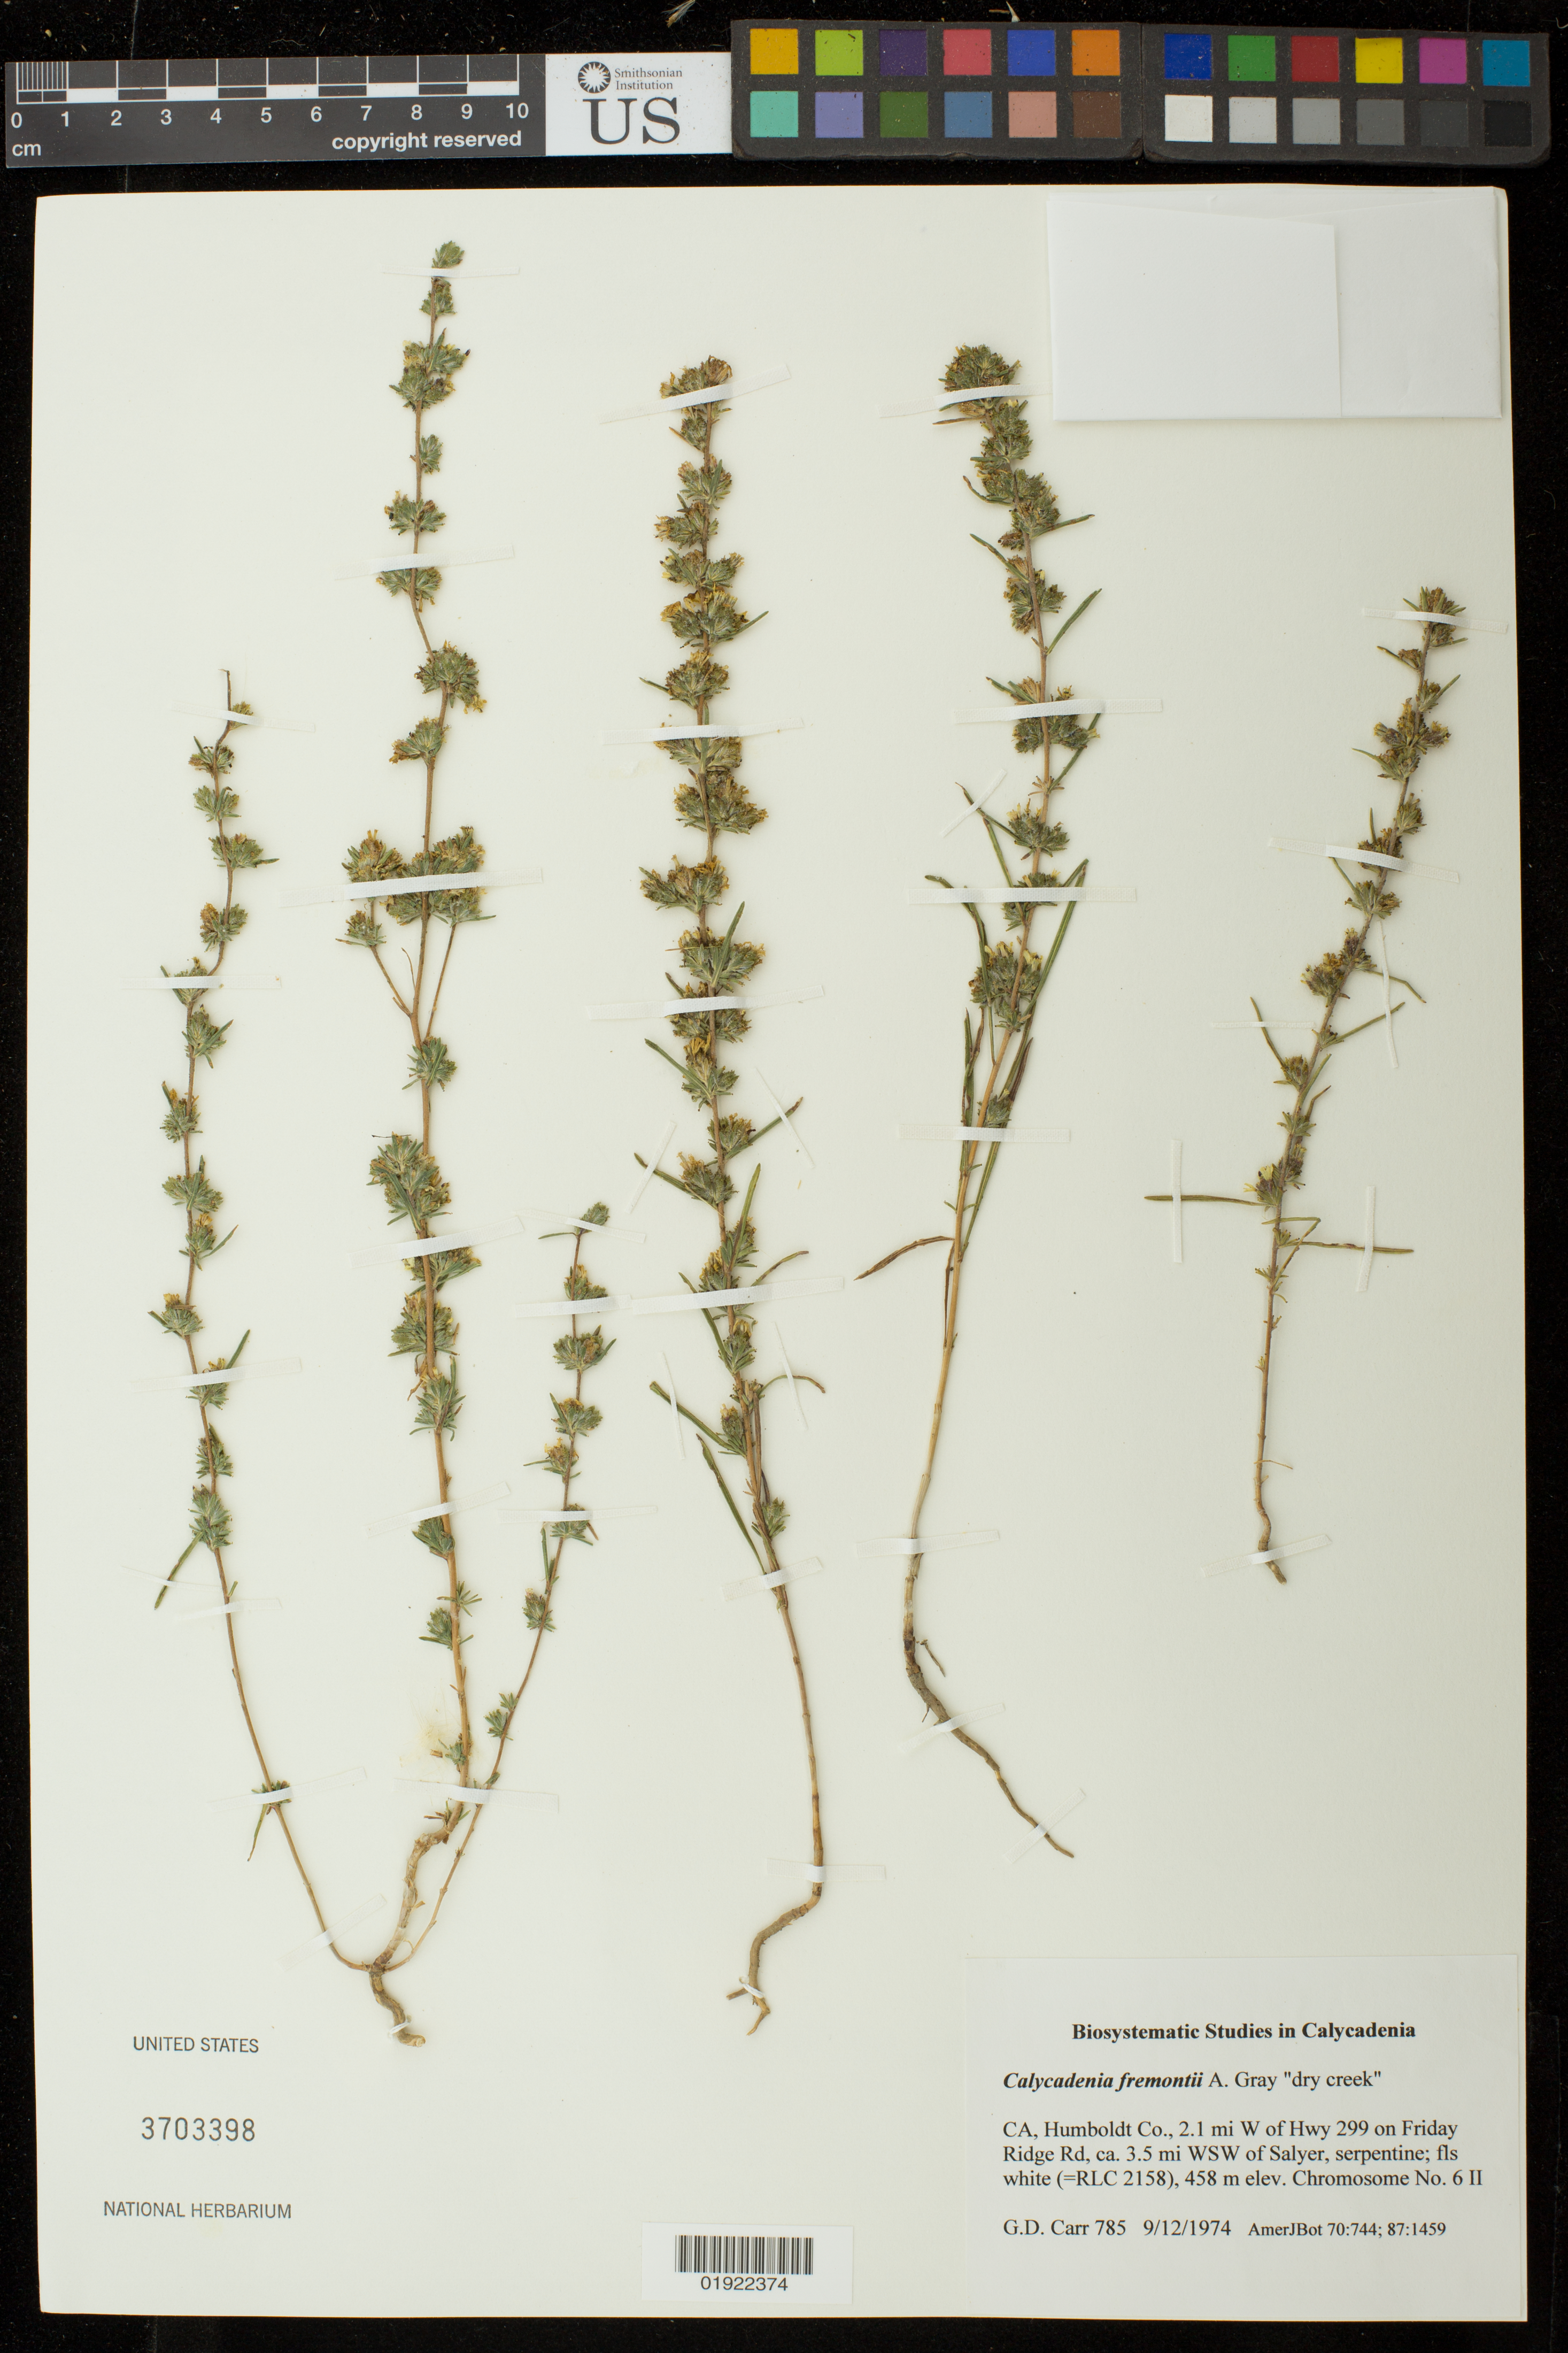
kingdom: Plantae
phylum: Tracheophyta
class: Magnoliopsida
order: Asterales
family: Asteraceae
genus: Calycadenia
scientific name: Calycadenia fremontii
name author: A. Gray in Emory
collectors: G. Carr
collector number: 785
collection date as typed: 9/12/1974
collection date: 1974-09-12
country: United States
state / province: California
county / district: Humboldt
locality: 2.1 mi W of Hwy 299 on Friday Ridge Rd, ca. 3.5 mi WSW of Salyer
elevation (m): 458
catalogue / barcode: US 3703398